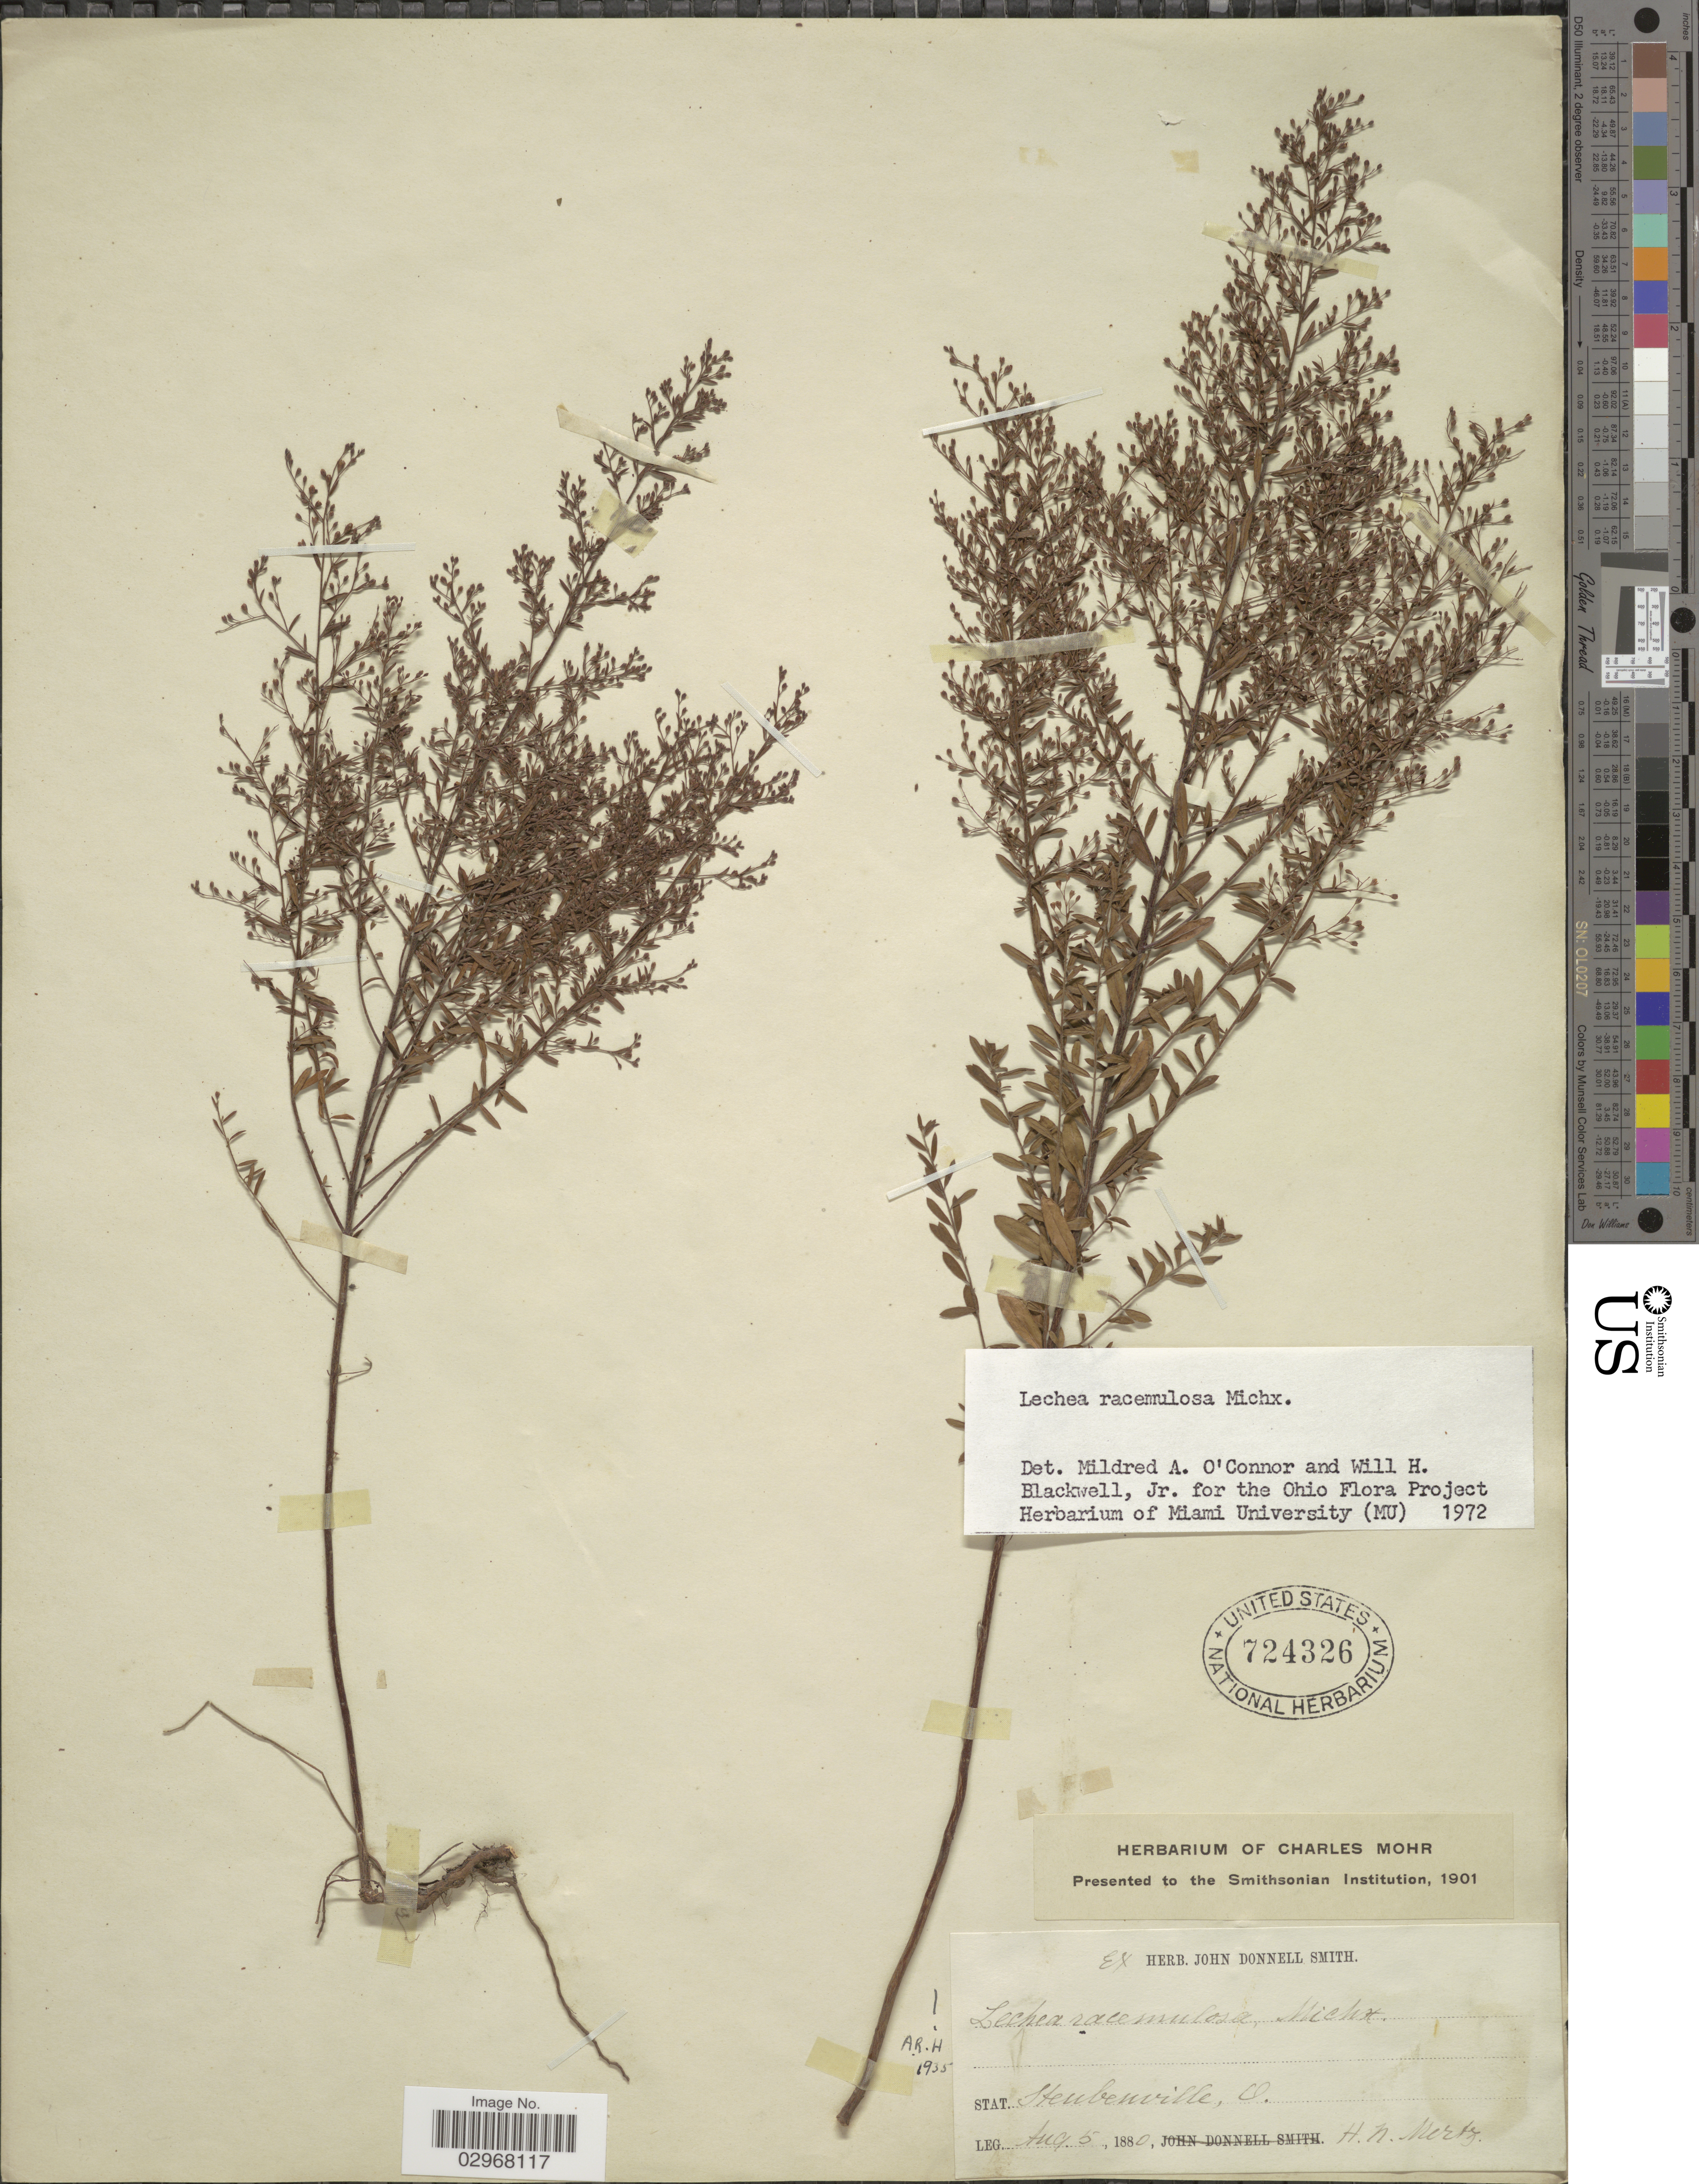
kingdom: Plantae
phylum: Tracheophyta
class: Magnoliopsida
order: Malvales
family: Cistaceae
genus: Lechea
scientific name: Lechea racemulosa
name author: Michx.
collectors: H. Mertz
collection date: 1880-08-05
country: United States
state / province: Ohio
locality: Stat. Steubenville, O.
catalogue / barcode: US 724326